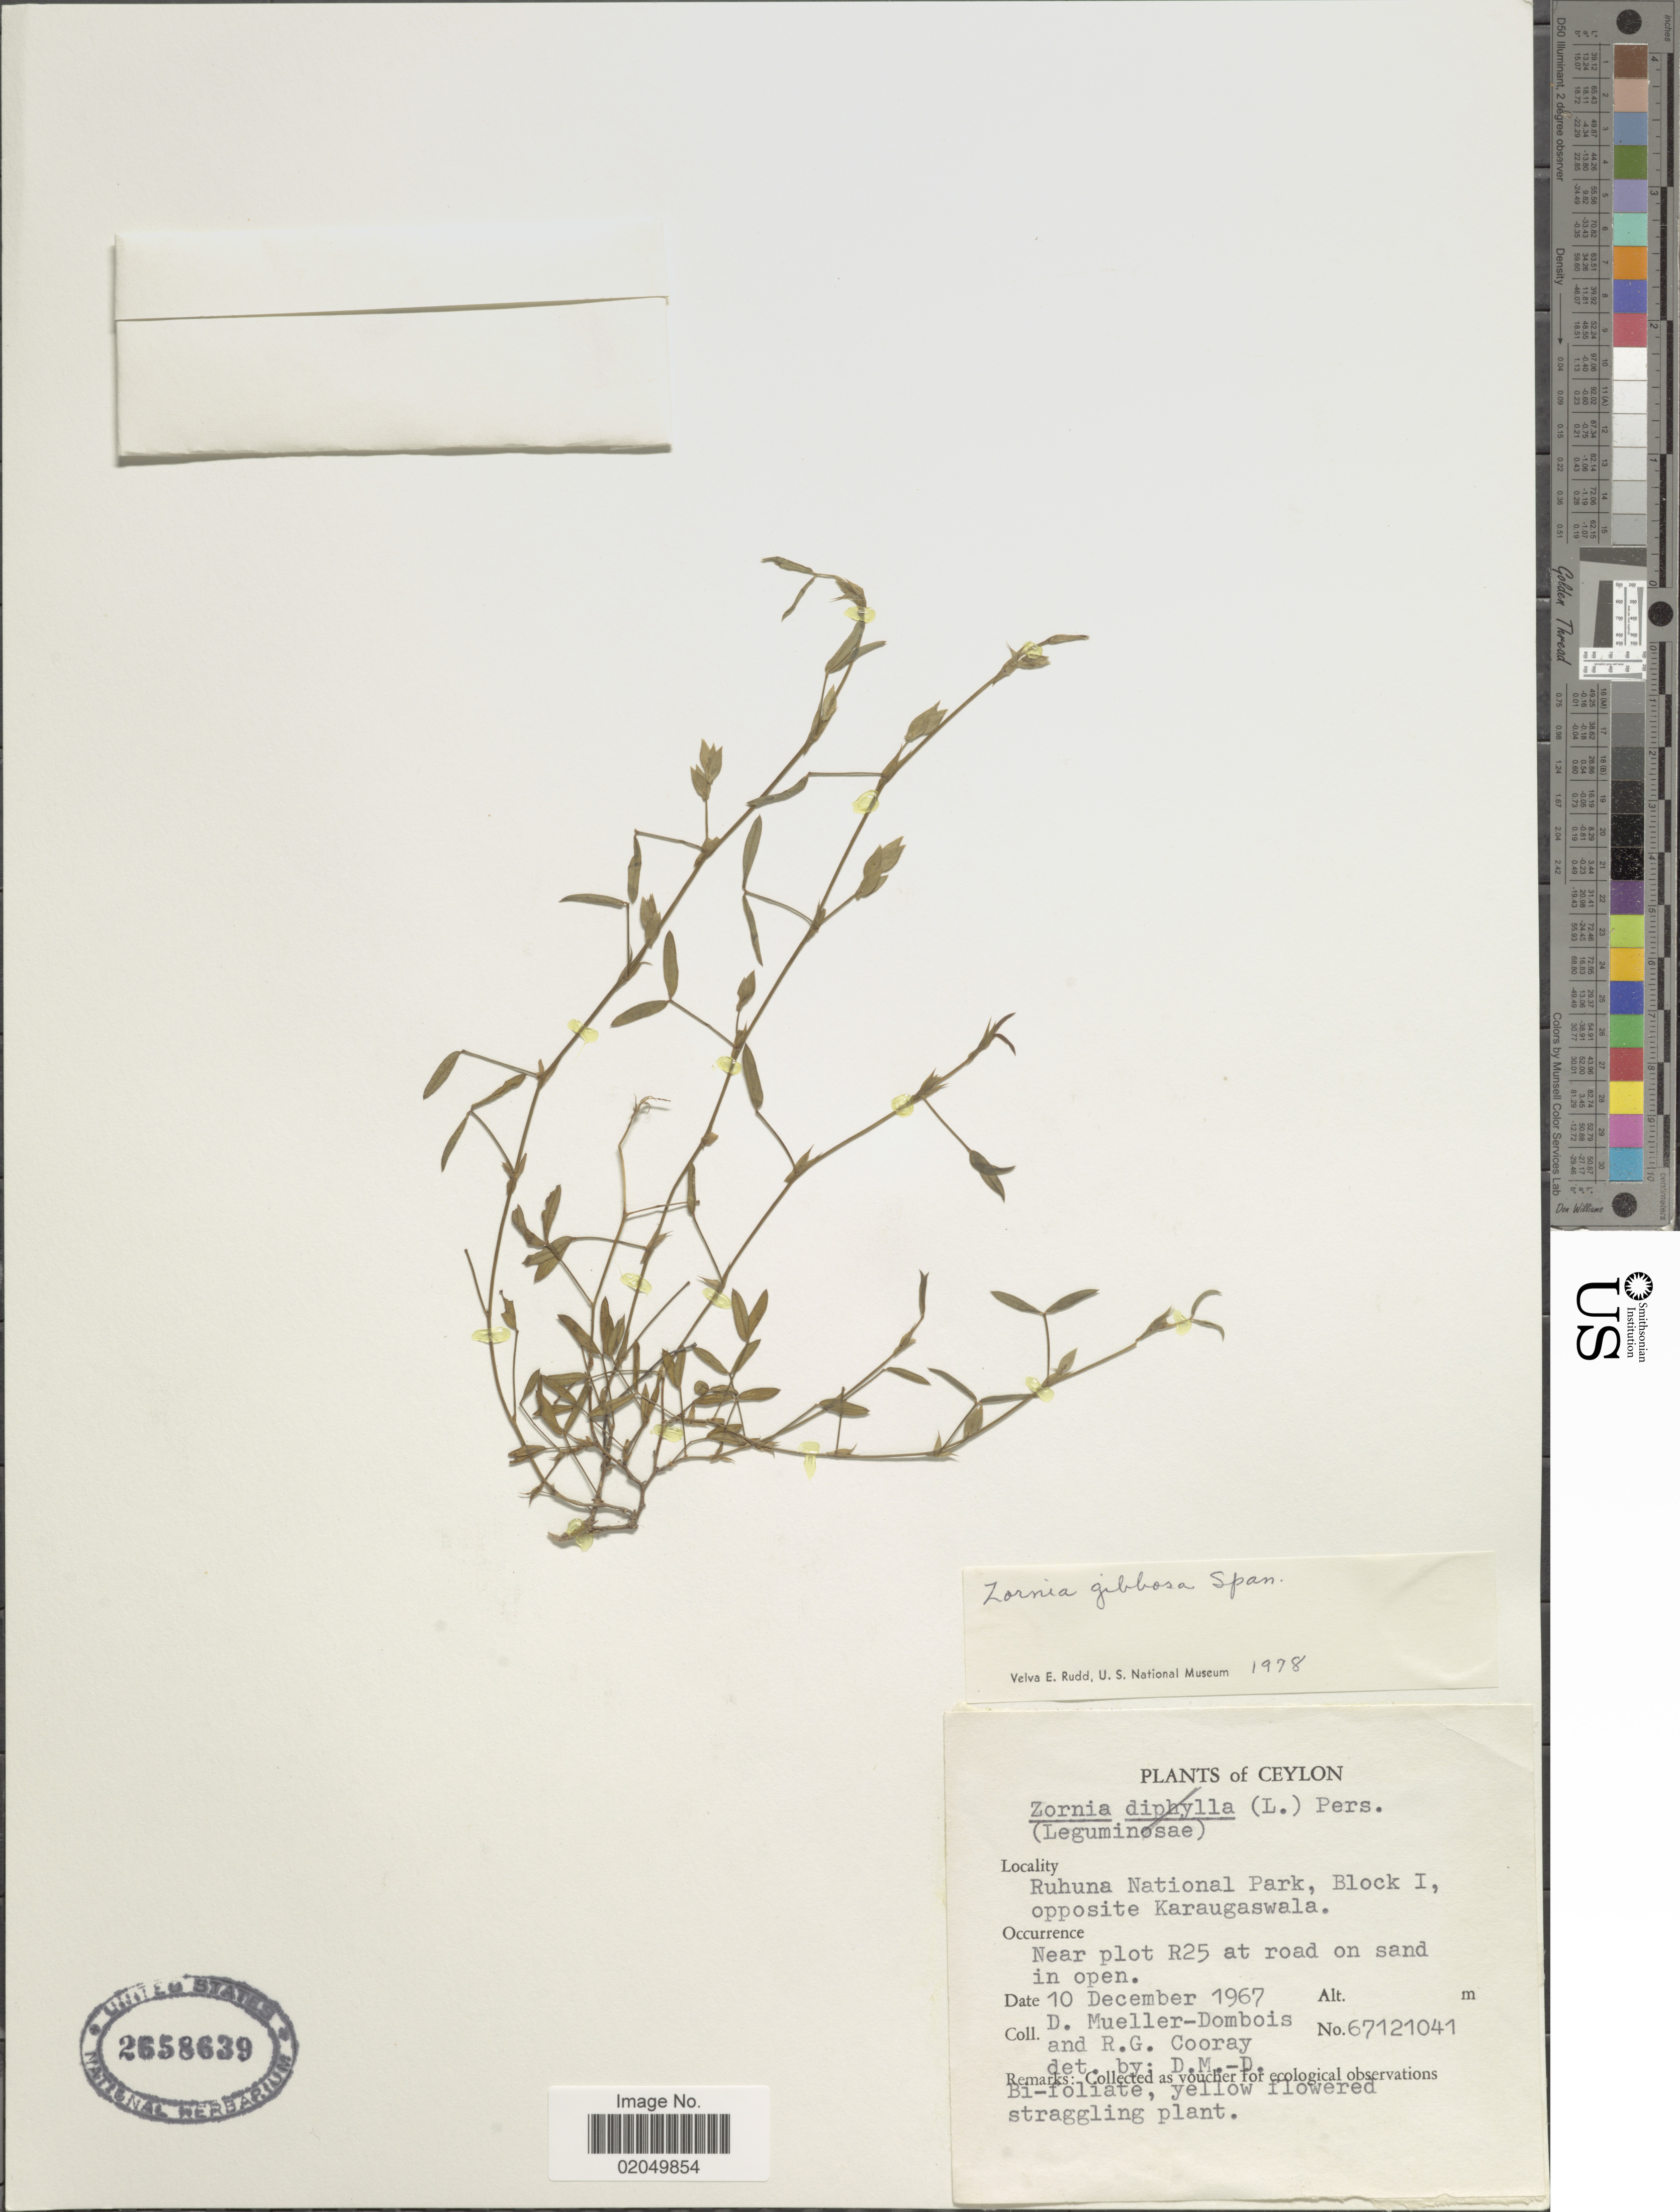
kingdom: Plantae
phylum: Tracheophyta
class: Magnoliopsida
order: Fabales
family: Fabaceae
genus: Zornia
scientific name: Zornia gibbosa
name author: Spanoghe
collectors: D. Mueller-Dombois & R. Cooray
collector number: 67121041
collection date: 1967-12-10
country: Sri Lanka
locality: Ceylon, Ruhuna National Park, Block 1, opposite Karaugaswala, near Plot R25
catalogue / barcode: US 2658639